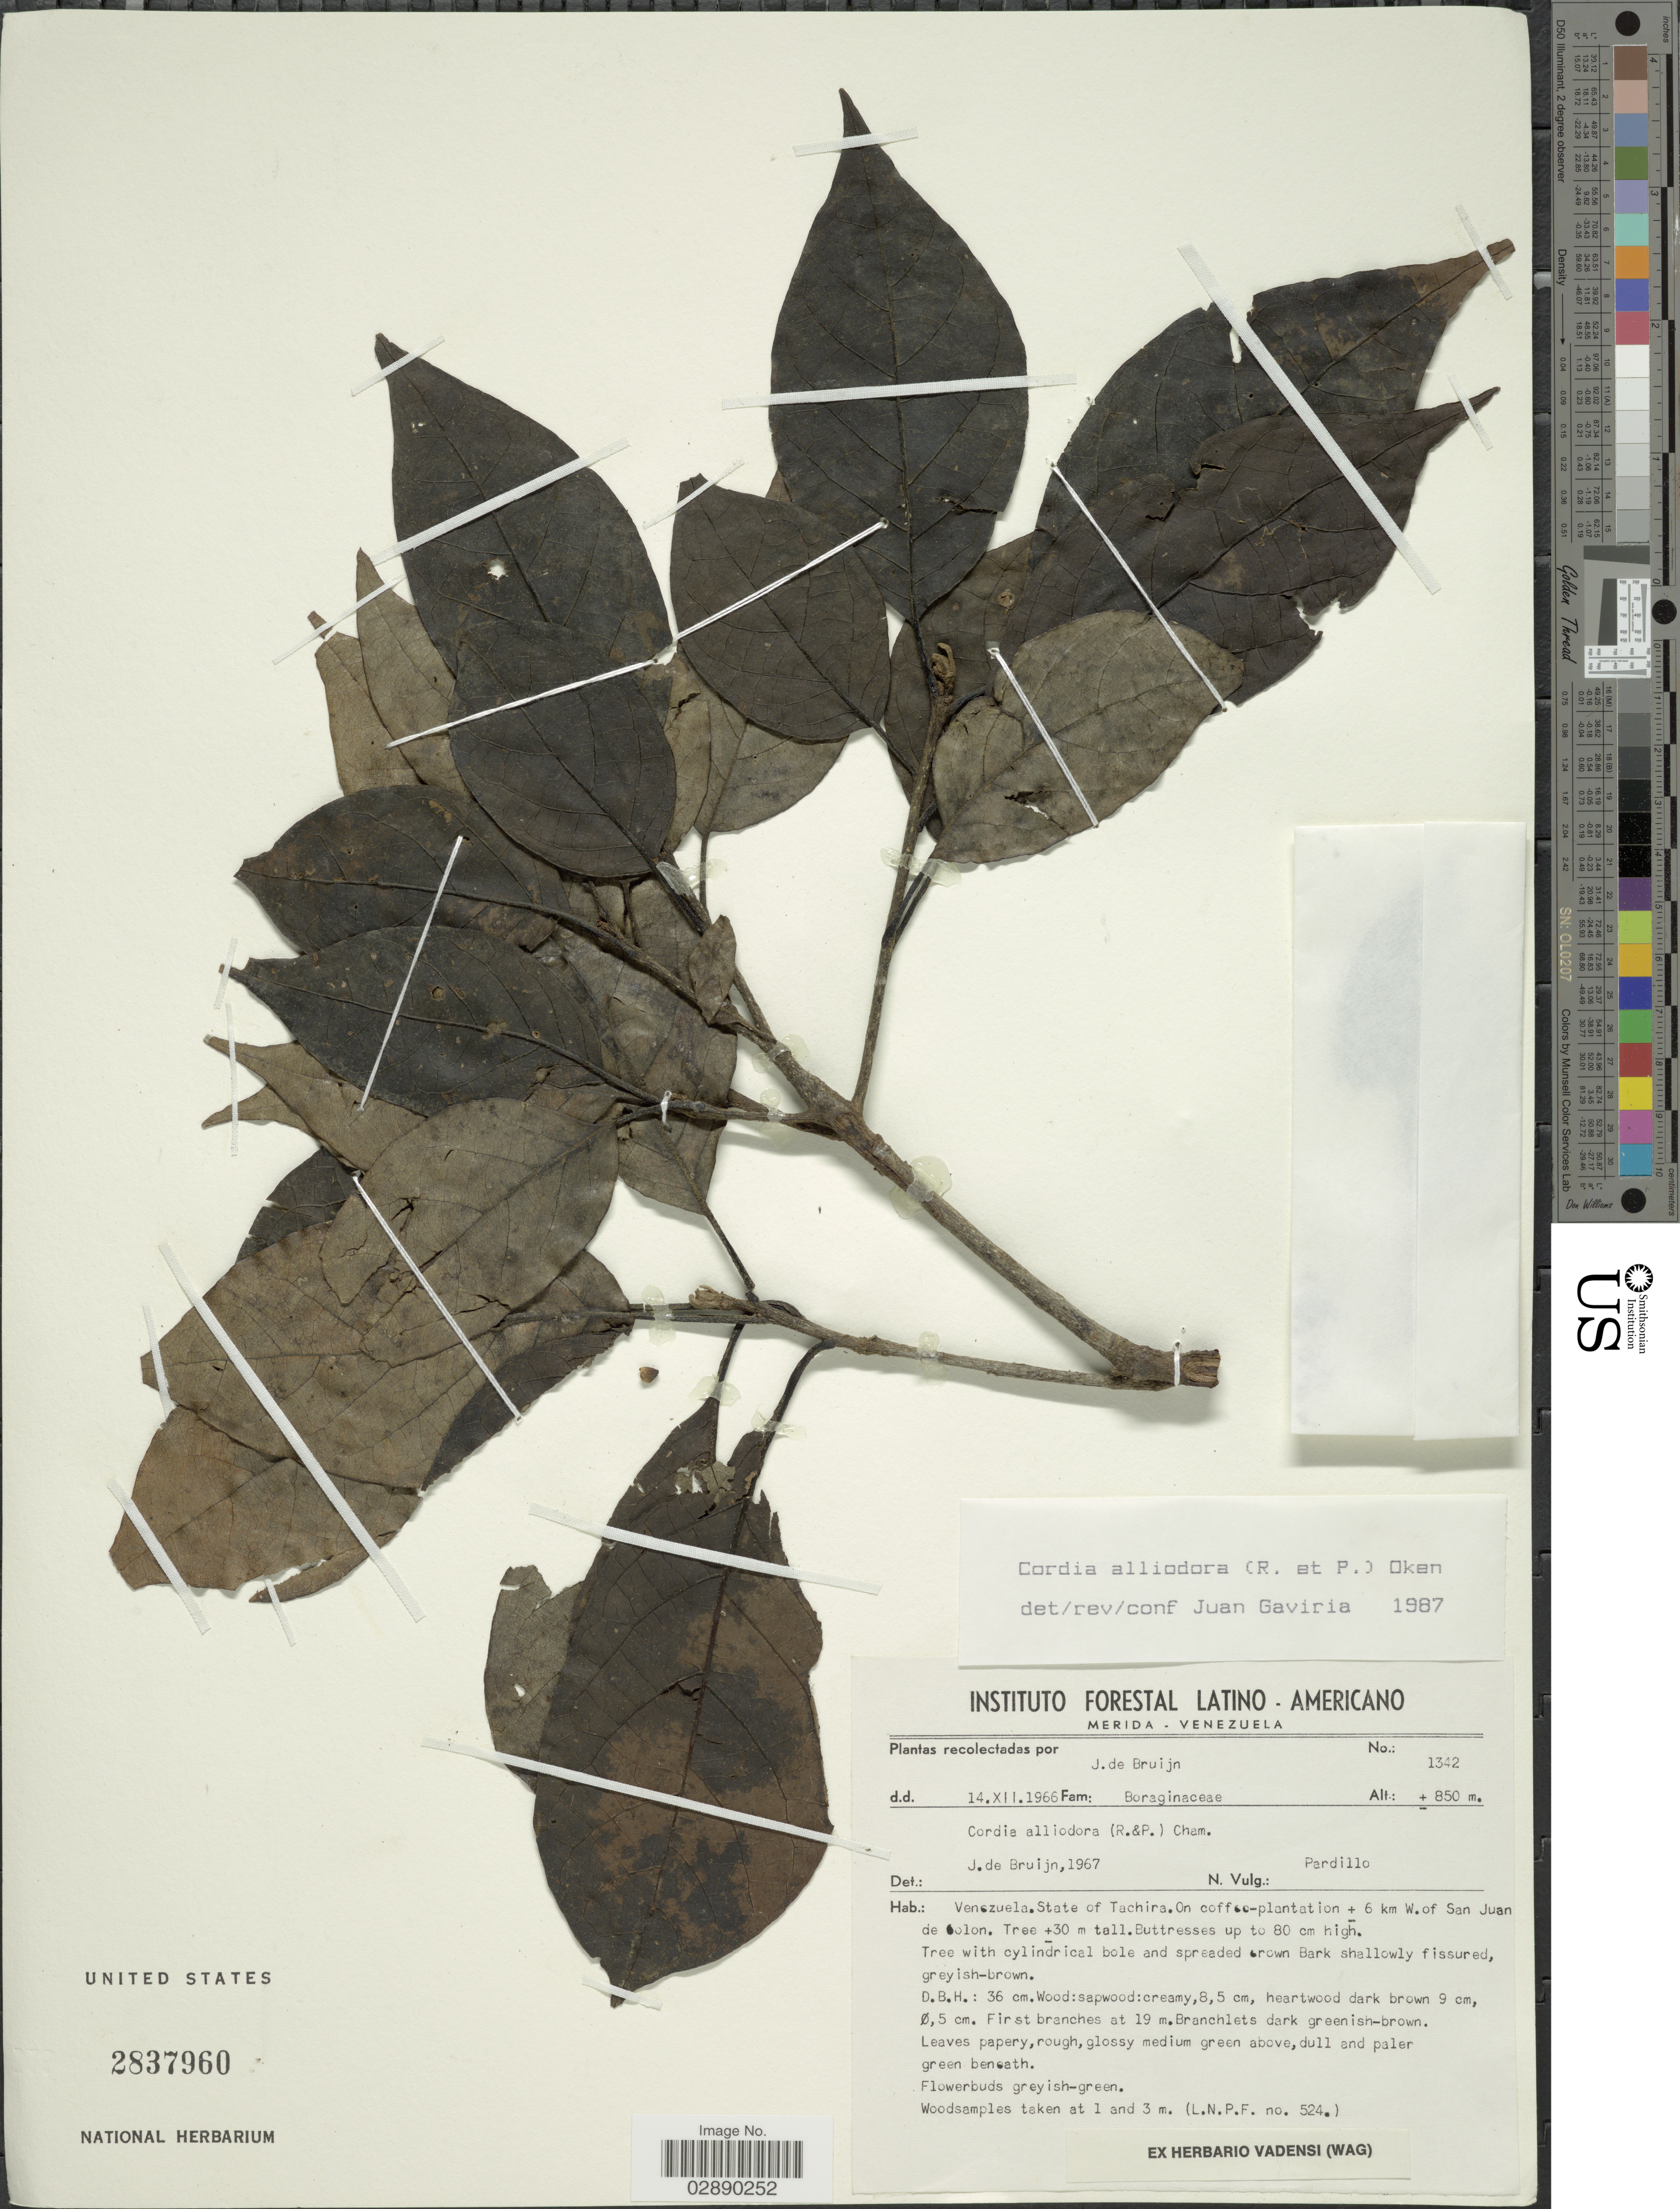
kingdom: Plantae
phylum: Tracheophyta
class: Magnoliopsida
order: Boraginales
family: Cordiaceae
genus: Cordia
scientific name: Cordia alliodora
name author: (Ruiz & Pav.) Oken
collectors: J. Bruijn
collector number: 1342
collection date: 1966-12-14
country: Venezuela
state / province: Tachira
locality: On coffee-plantation ± 6 km W. of San Juan de Colon.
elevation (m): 850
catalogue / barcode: US 2837960